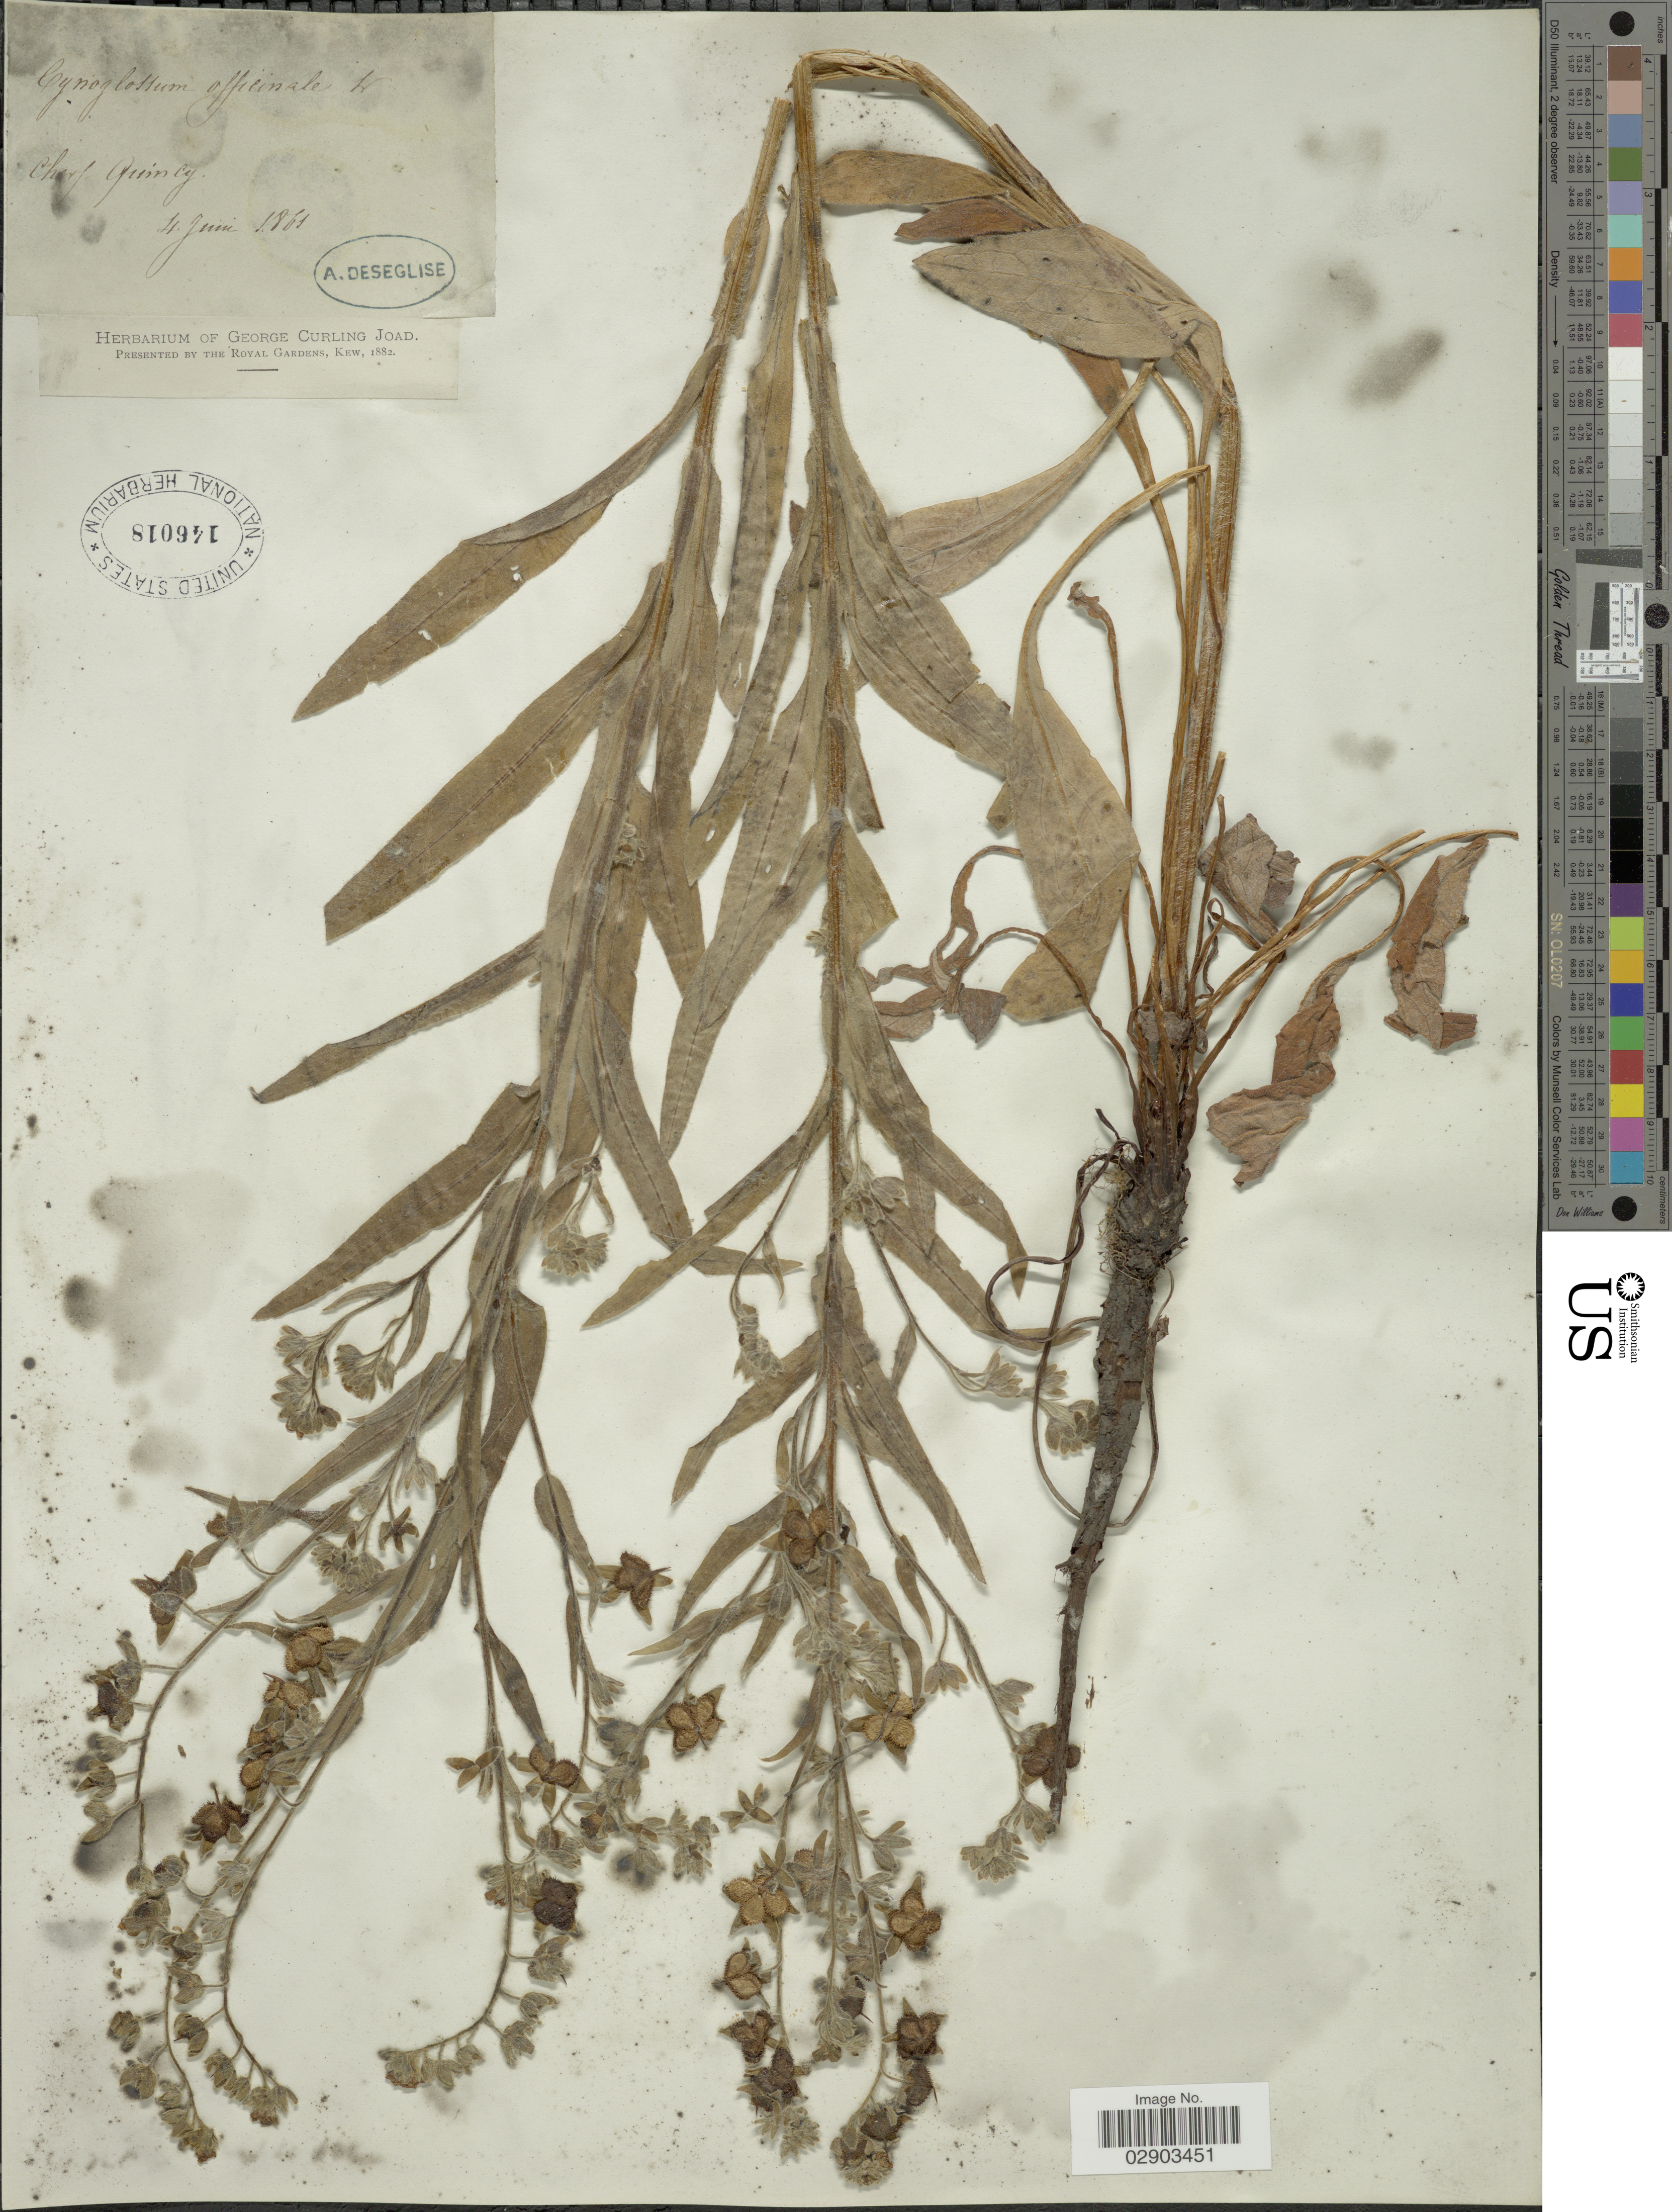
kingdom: Plantae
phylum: Tracheophyta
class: Magnoliopsida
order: Boraginales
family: Boraginaceae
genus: Cynoglossum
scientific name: Cynoglossum officinale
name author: L.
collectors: A. Deseglise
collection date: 1861-06-04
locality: Cherf Quincy.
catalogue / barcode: US 146018